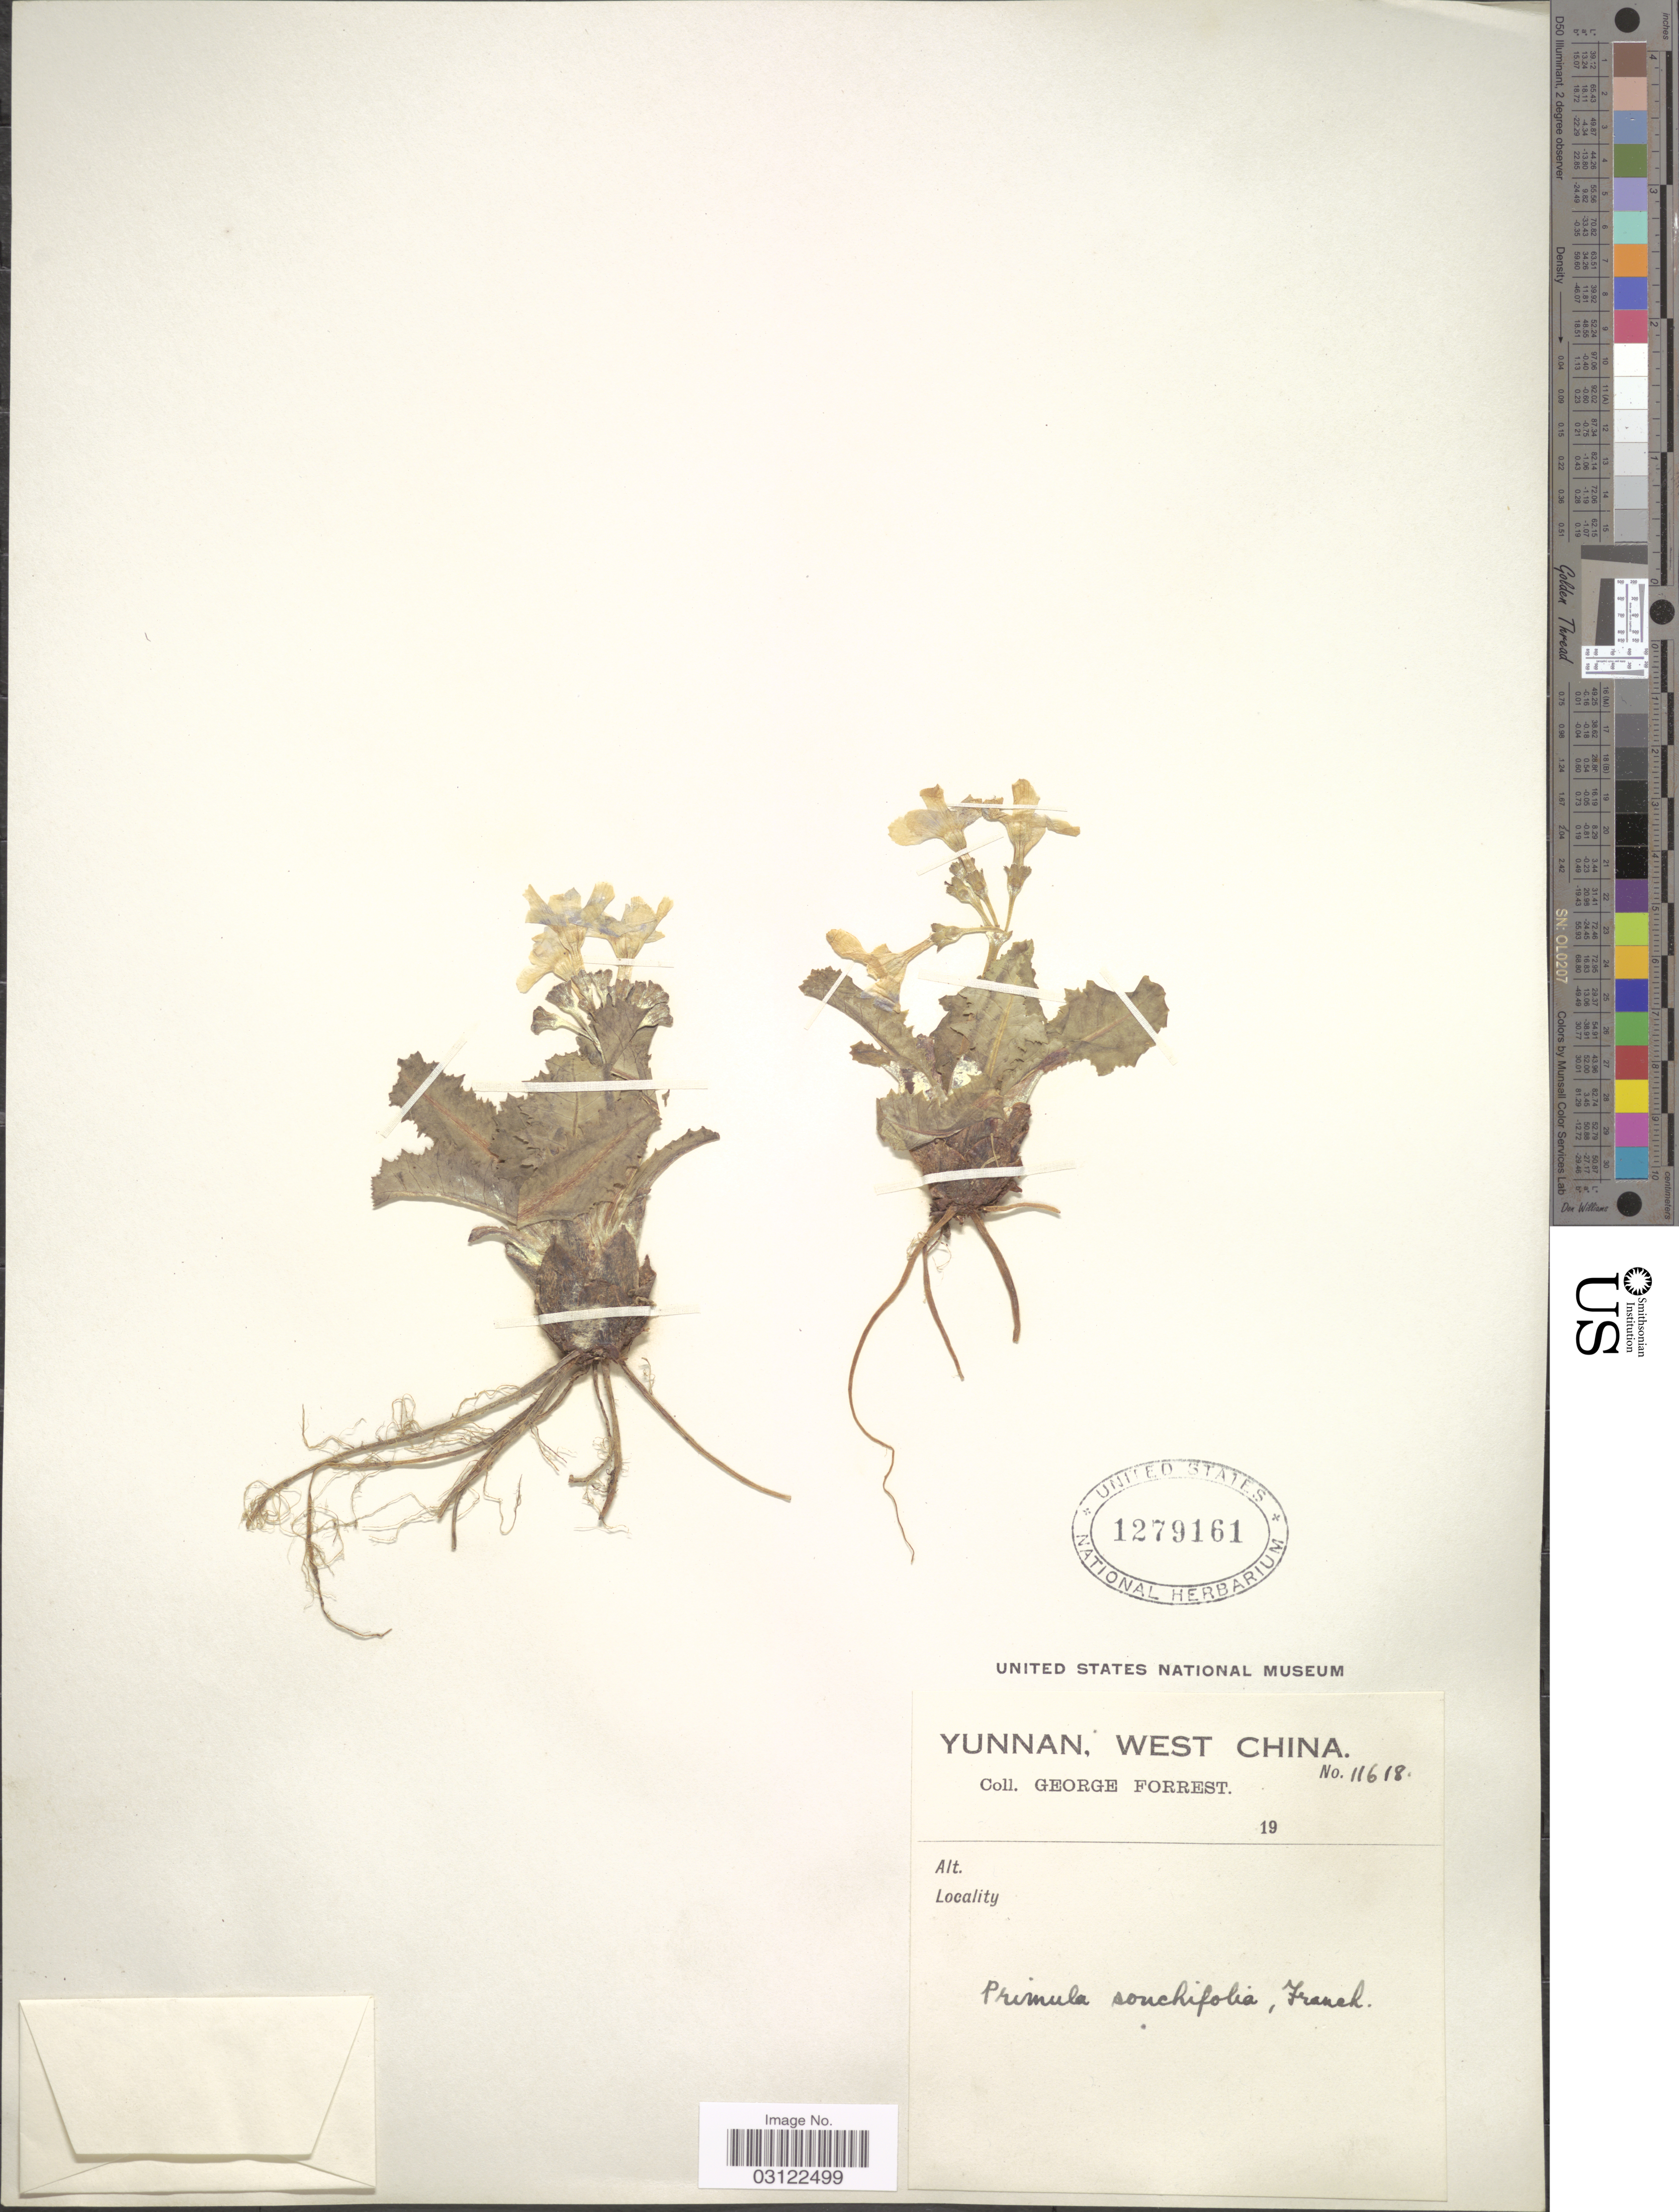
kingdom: Plantae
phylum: Tracheophyta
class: Magnoliopsida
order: Ericales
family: Primulaceae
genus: Primula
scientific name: Primula sonchifolia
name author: Franch.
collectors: G. Forrest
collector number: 11618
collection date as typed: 19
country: China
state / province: Yunnan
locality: West China.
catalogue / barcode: US 1279161